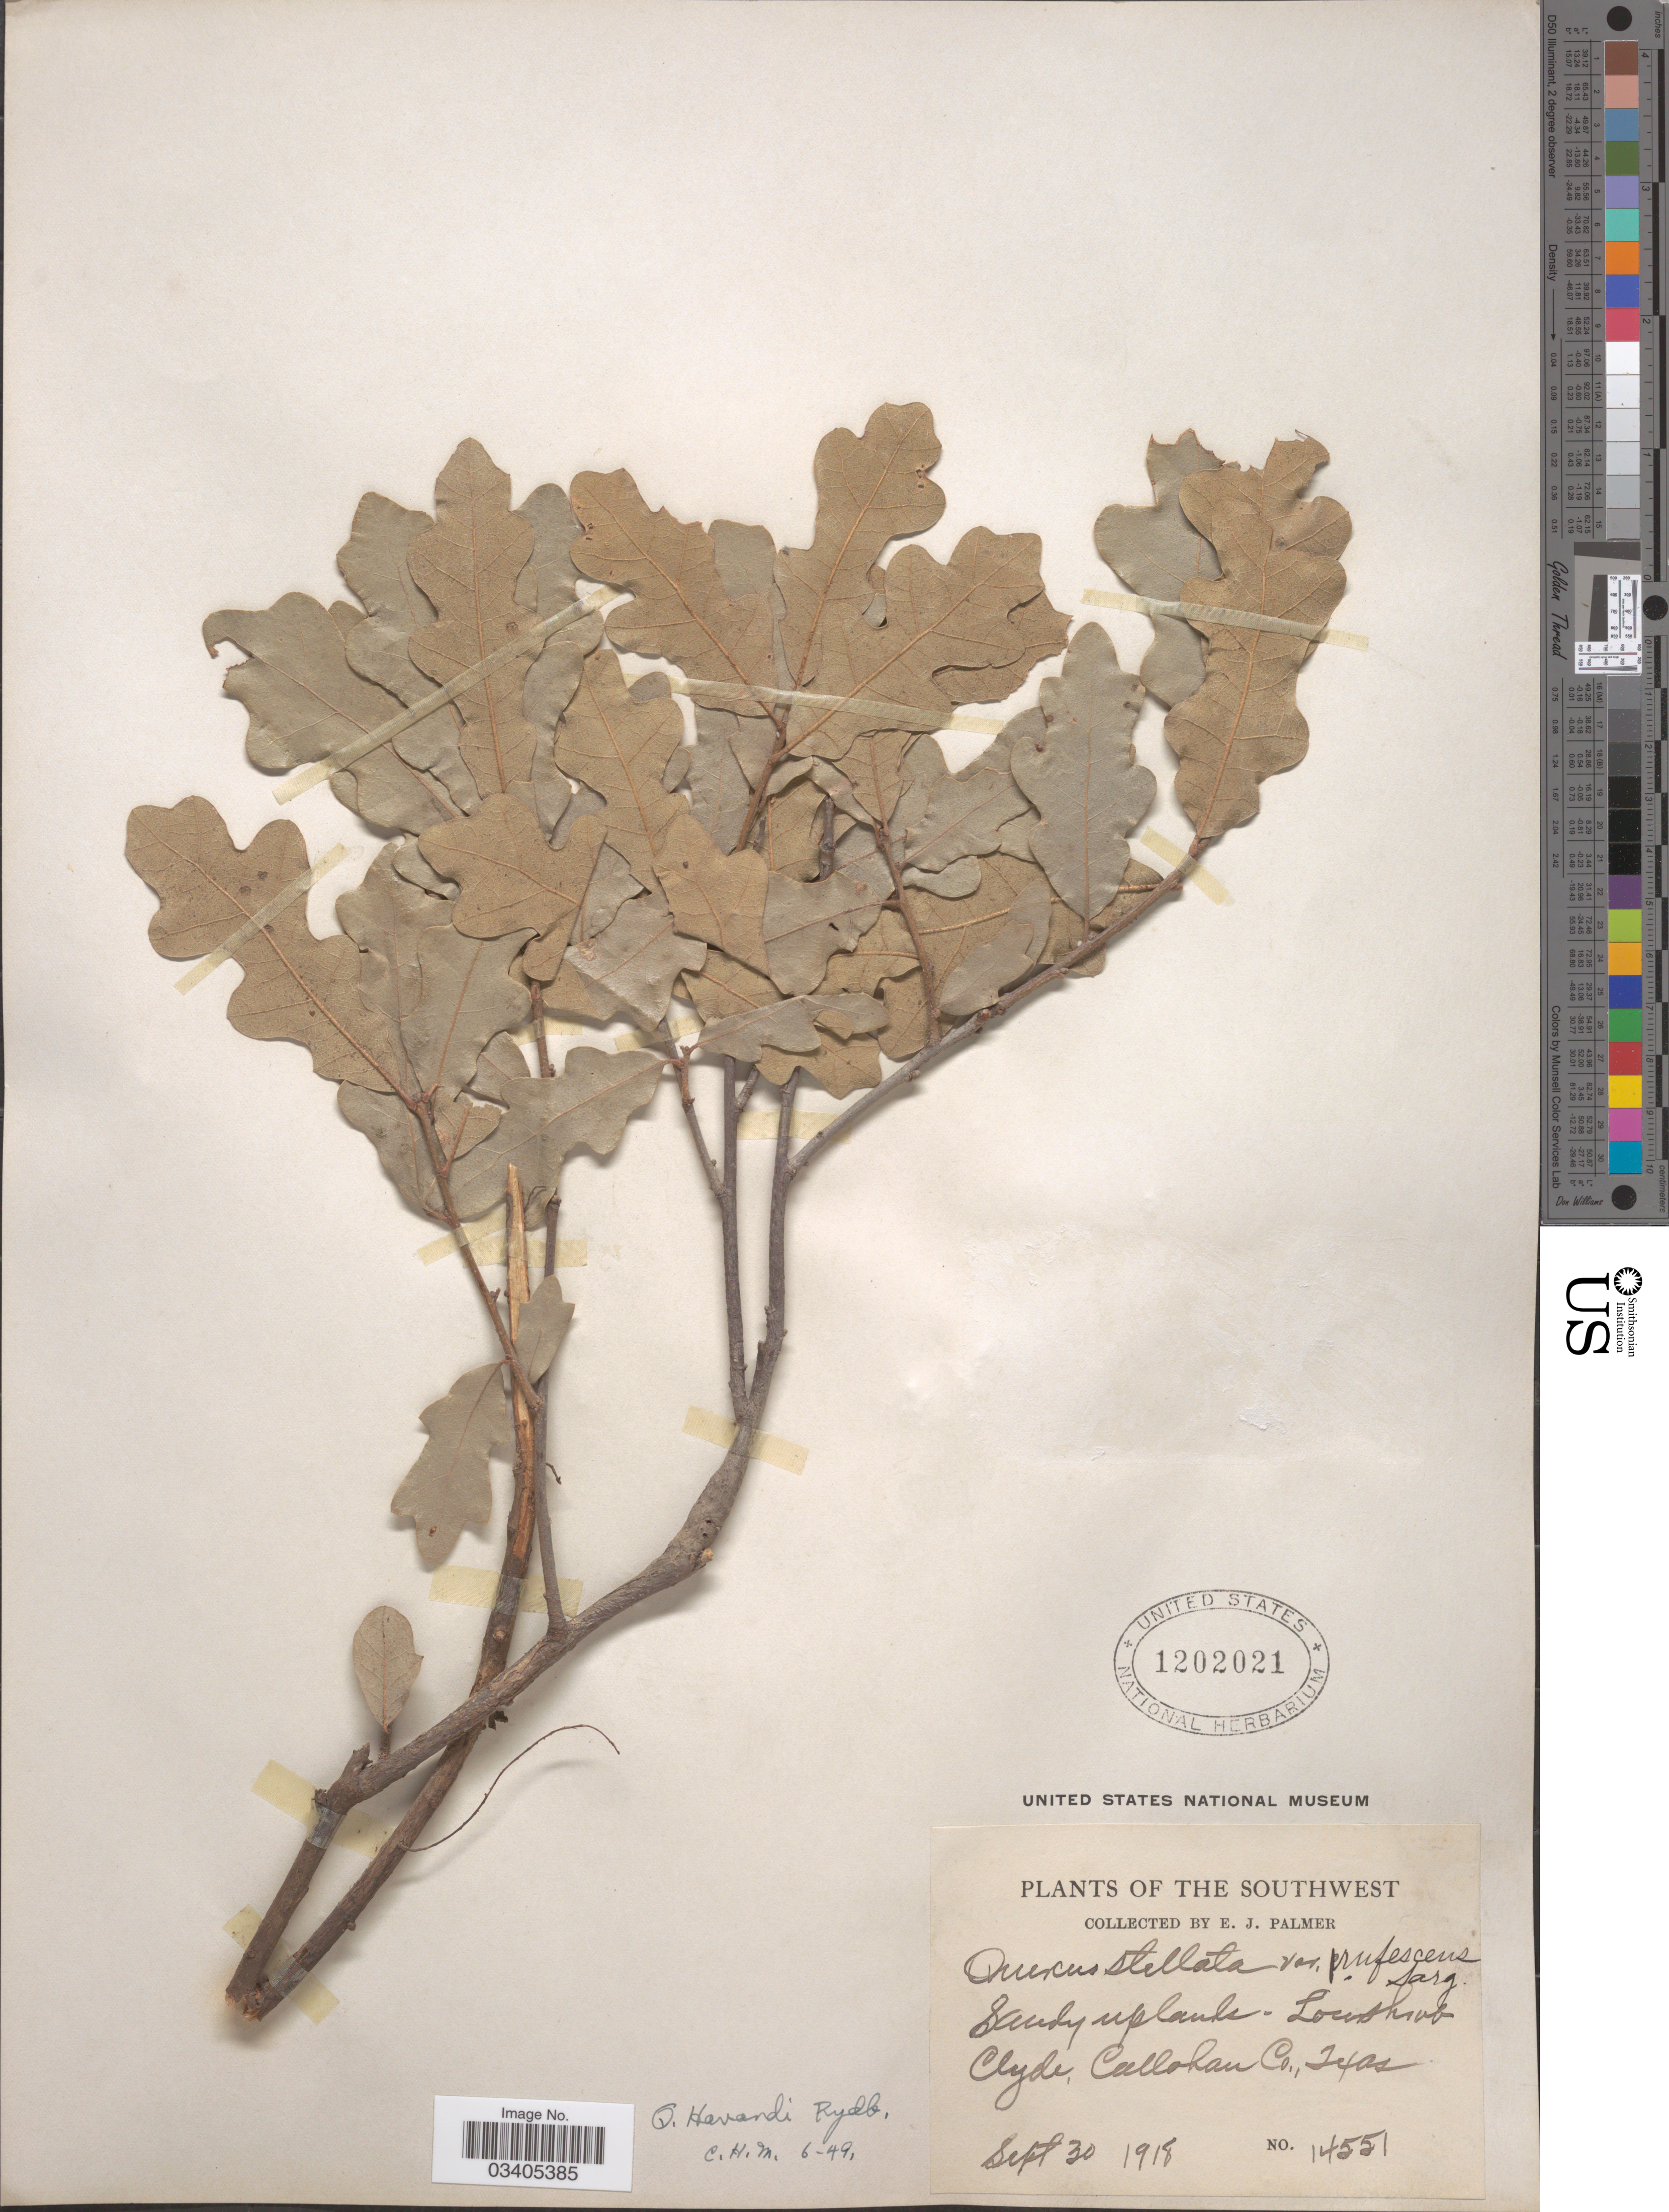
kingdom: Plantae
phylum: Tracheophyta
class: Magnoliopsida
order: Fagales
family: Fagaceae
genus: Quercus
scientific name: Quercus havardii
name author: Rydb.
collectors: E. J. Palmer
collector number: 14551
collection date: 1918-09-30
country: United States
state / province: Texas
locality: Southwest. Clyde, Callohan Co.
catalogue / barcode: US 1202021